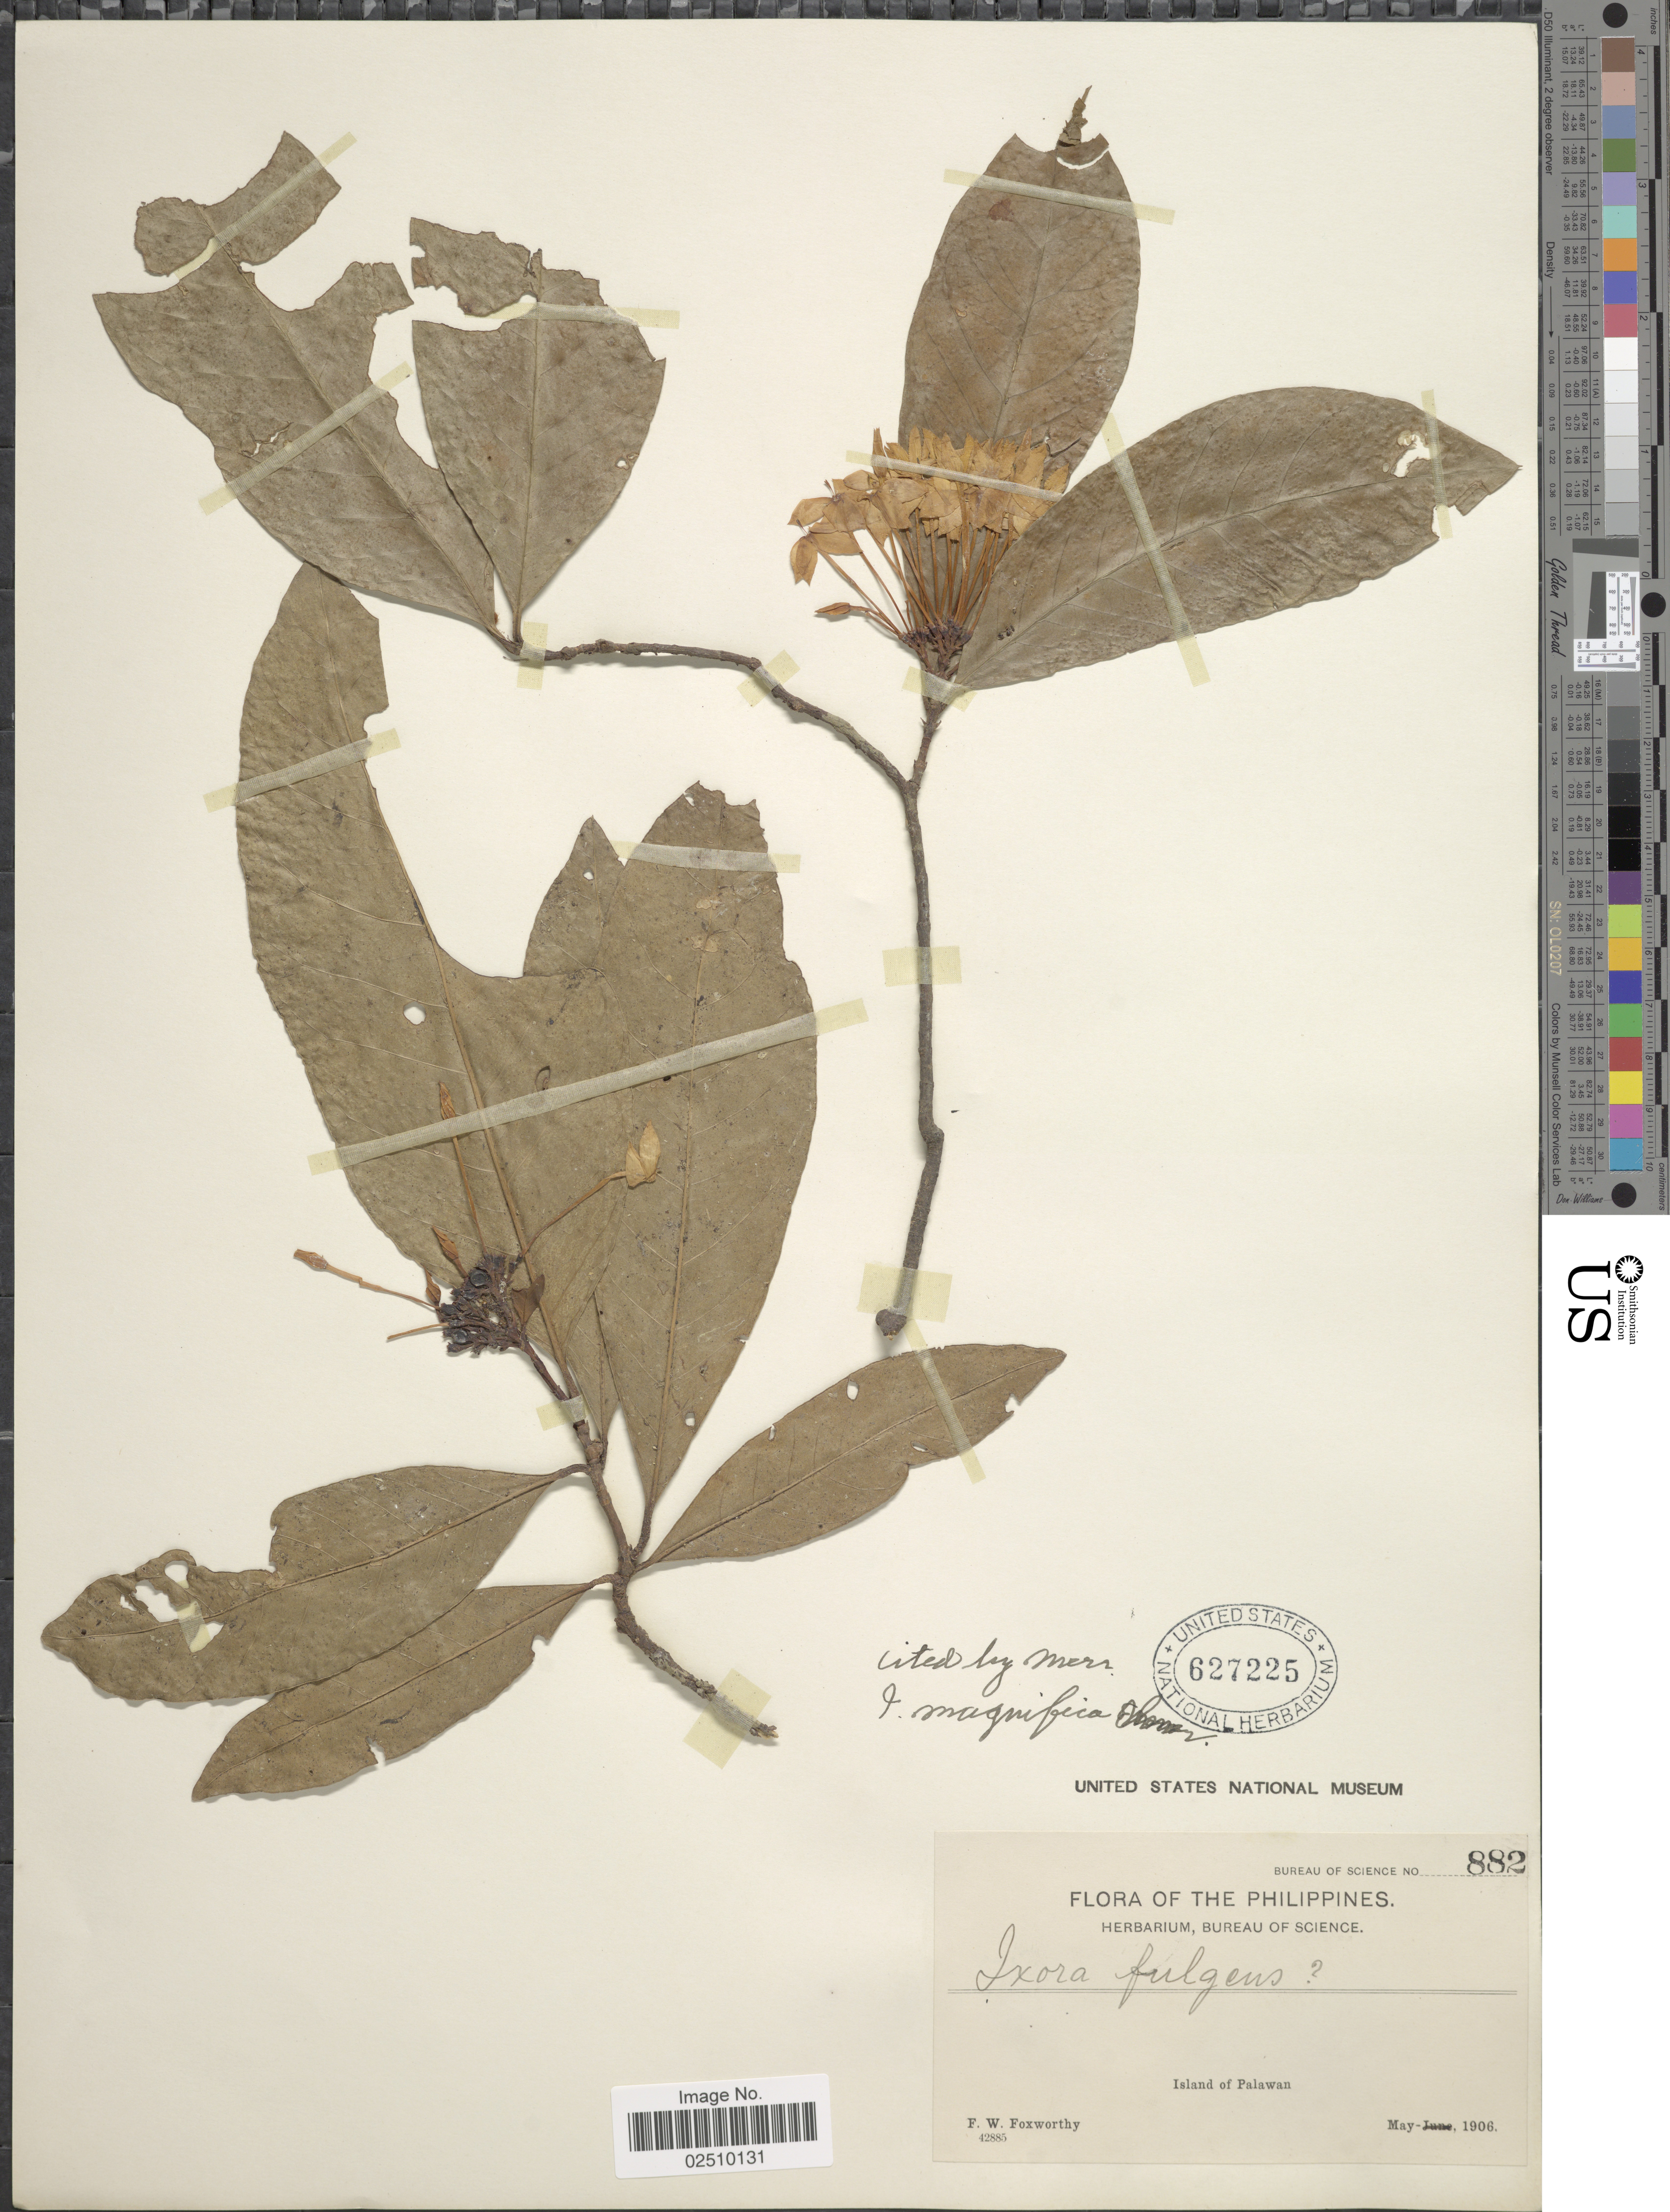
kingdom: Plantae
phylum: Tracheophyta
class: Magnoliopsida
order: Gentianales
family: Rubiaceae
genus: Ixora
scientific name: Ixora magnifica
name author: Elmer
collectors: F. W. Foxworthy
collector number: Bureau of Science 882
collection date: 1906-05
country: Philippines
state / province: Mimaropa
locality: Island of Palawan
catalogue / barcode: US 627225